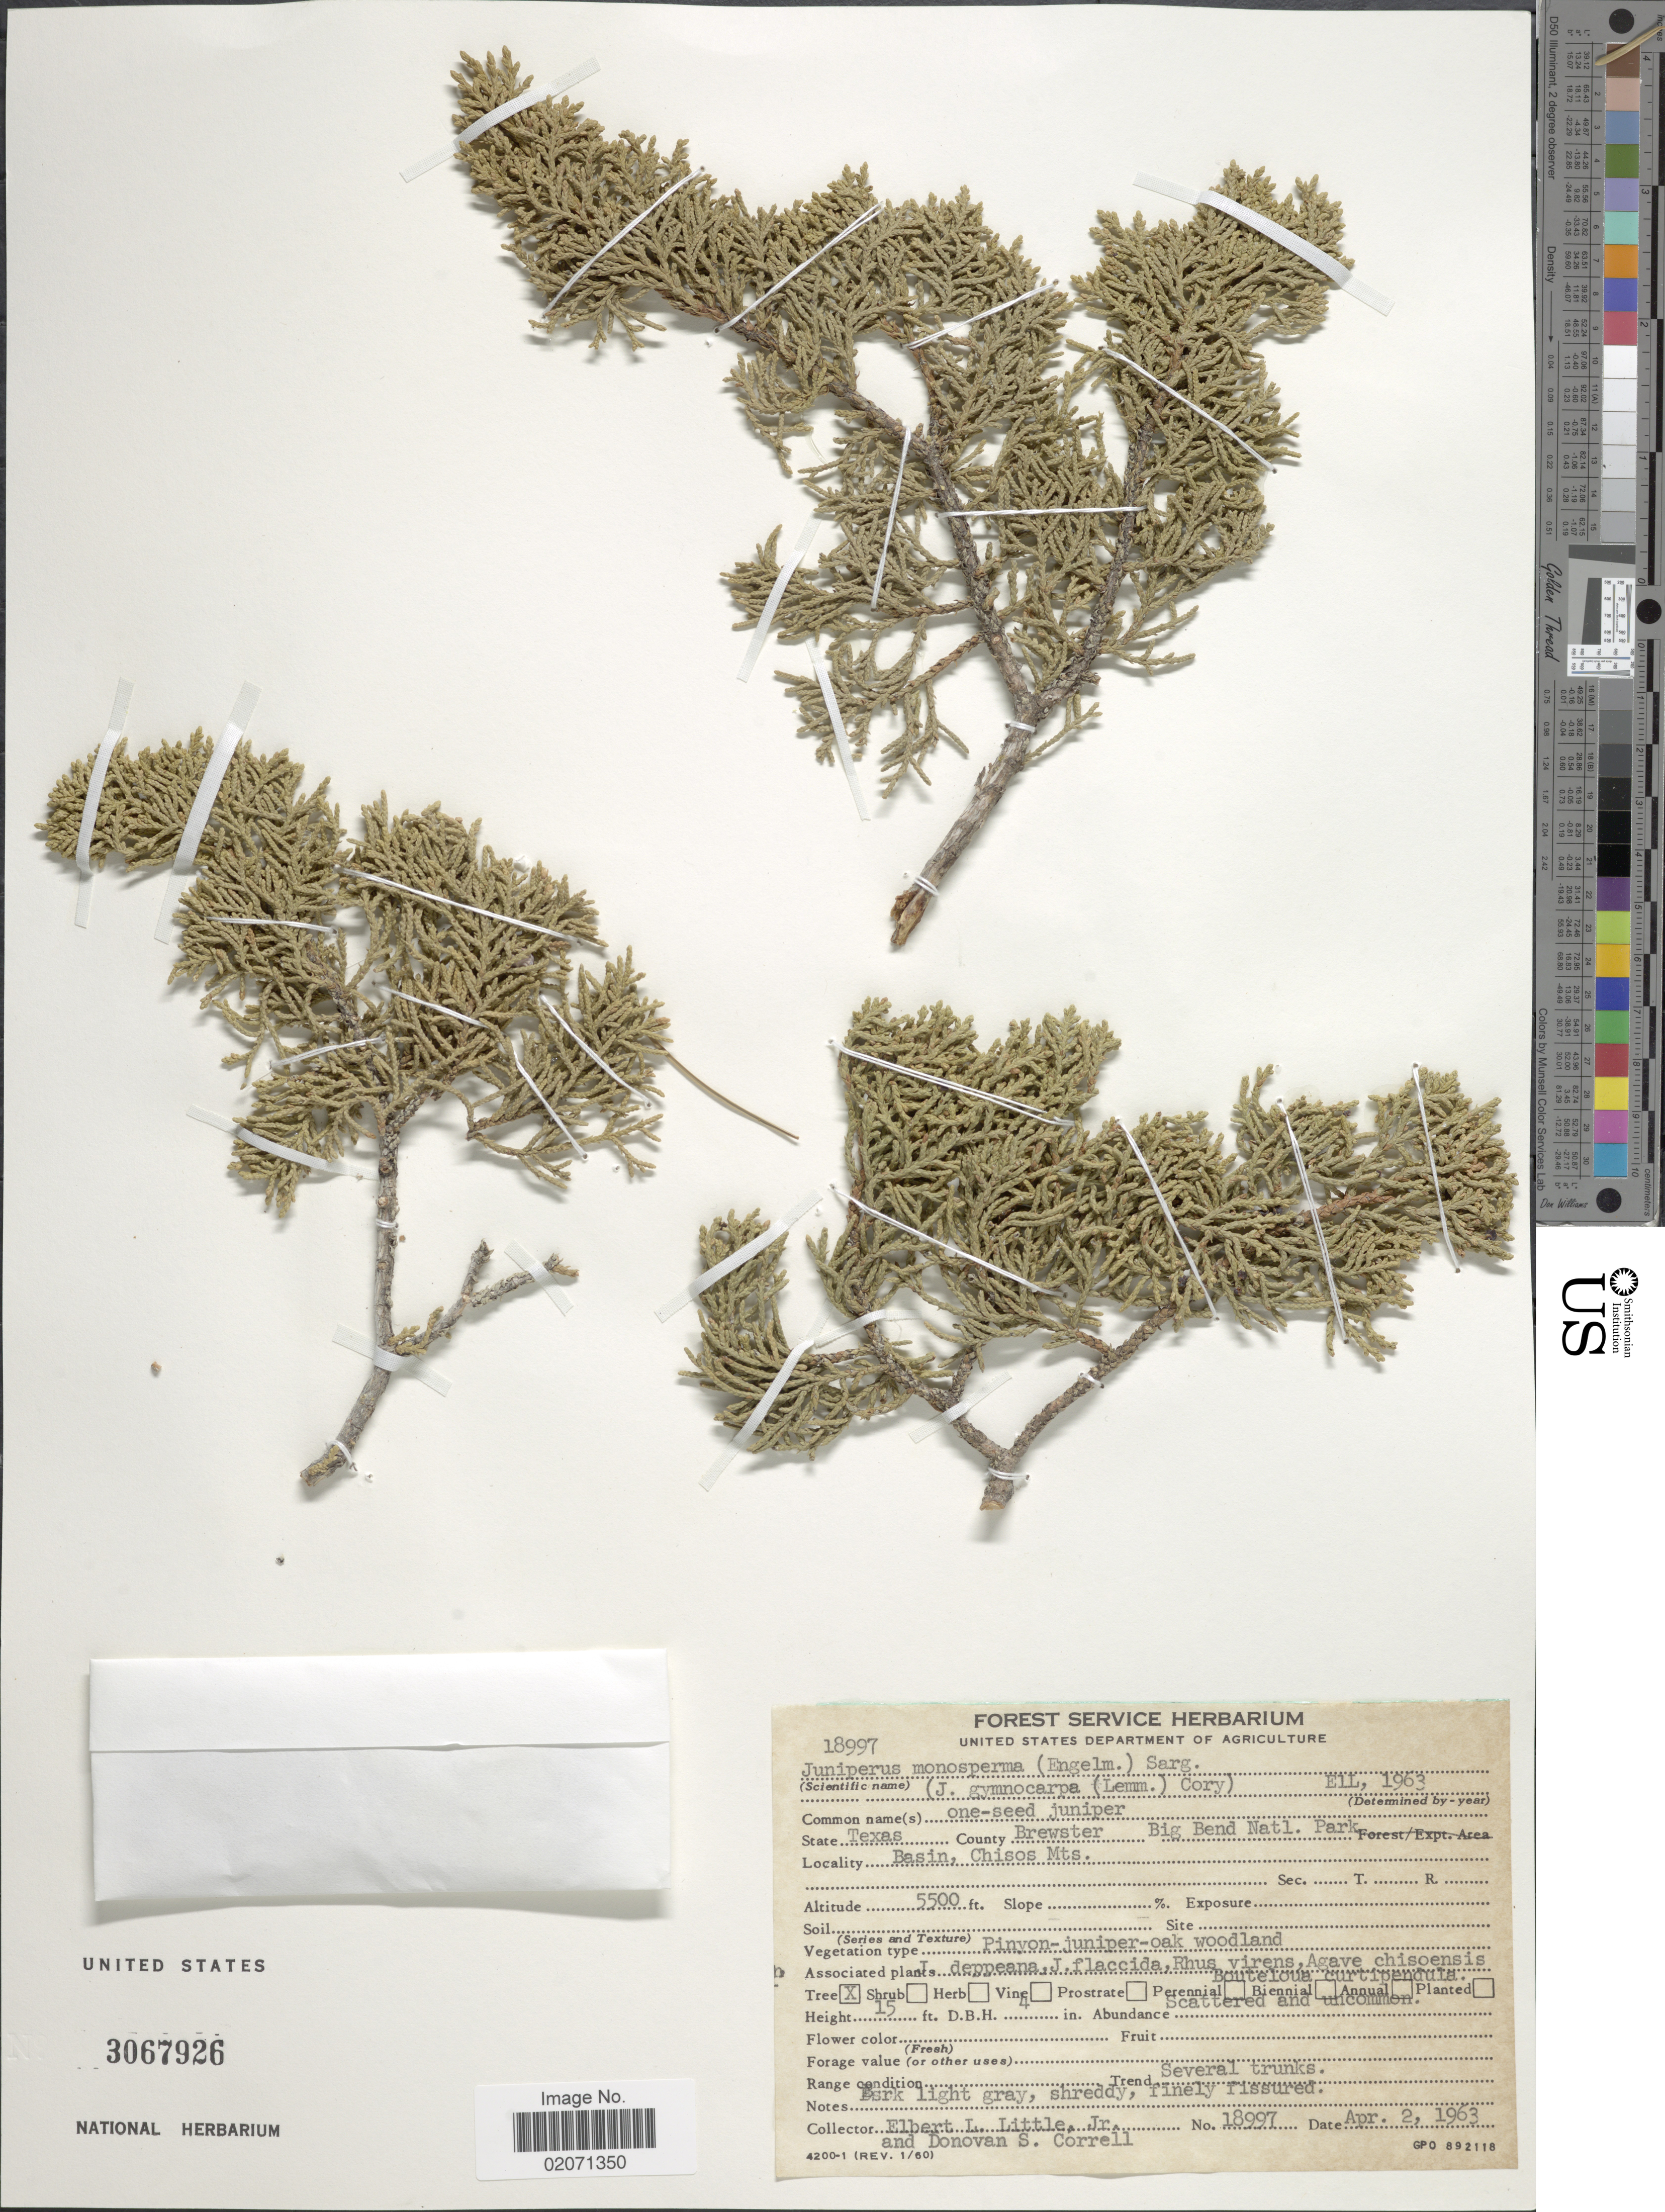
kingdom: Plantae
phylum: Tracheophyta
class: Pinopsida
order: Pinales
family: Cupressaceae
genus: Juniperus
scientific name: Juniperus monosperma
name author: (Engelm.) Sarg.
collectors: E. L. Little & D. S. Correll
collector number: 18997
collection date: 1963-04-02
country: United States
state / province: Texas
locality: County; Brewster. Big Bend Natl. Park. Basin, Chisos Mts.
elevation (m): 1676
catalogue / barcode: US 3067926